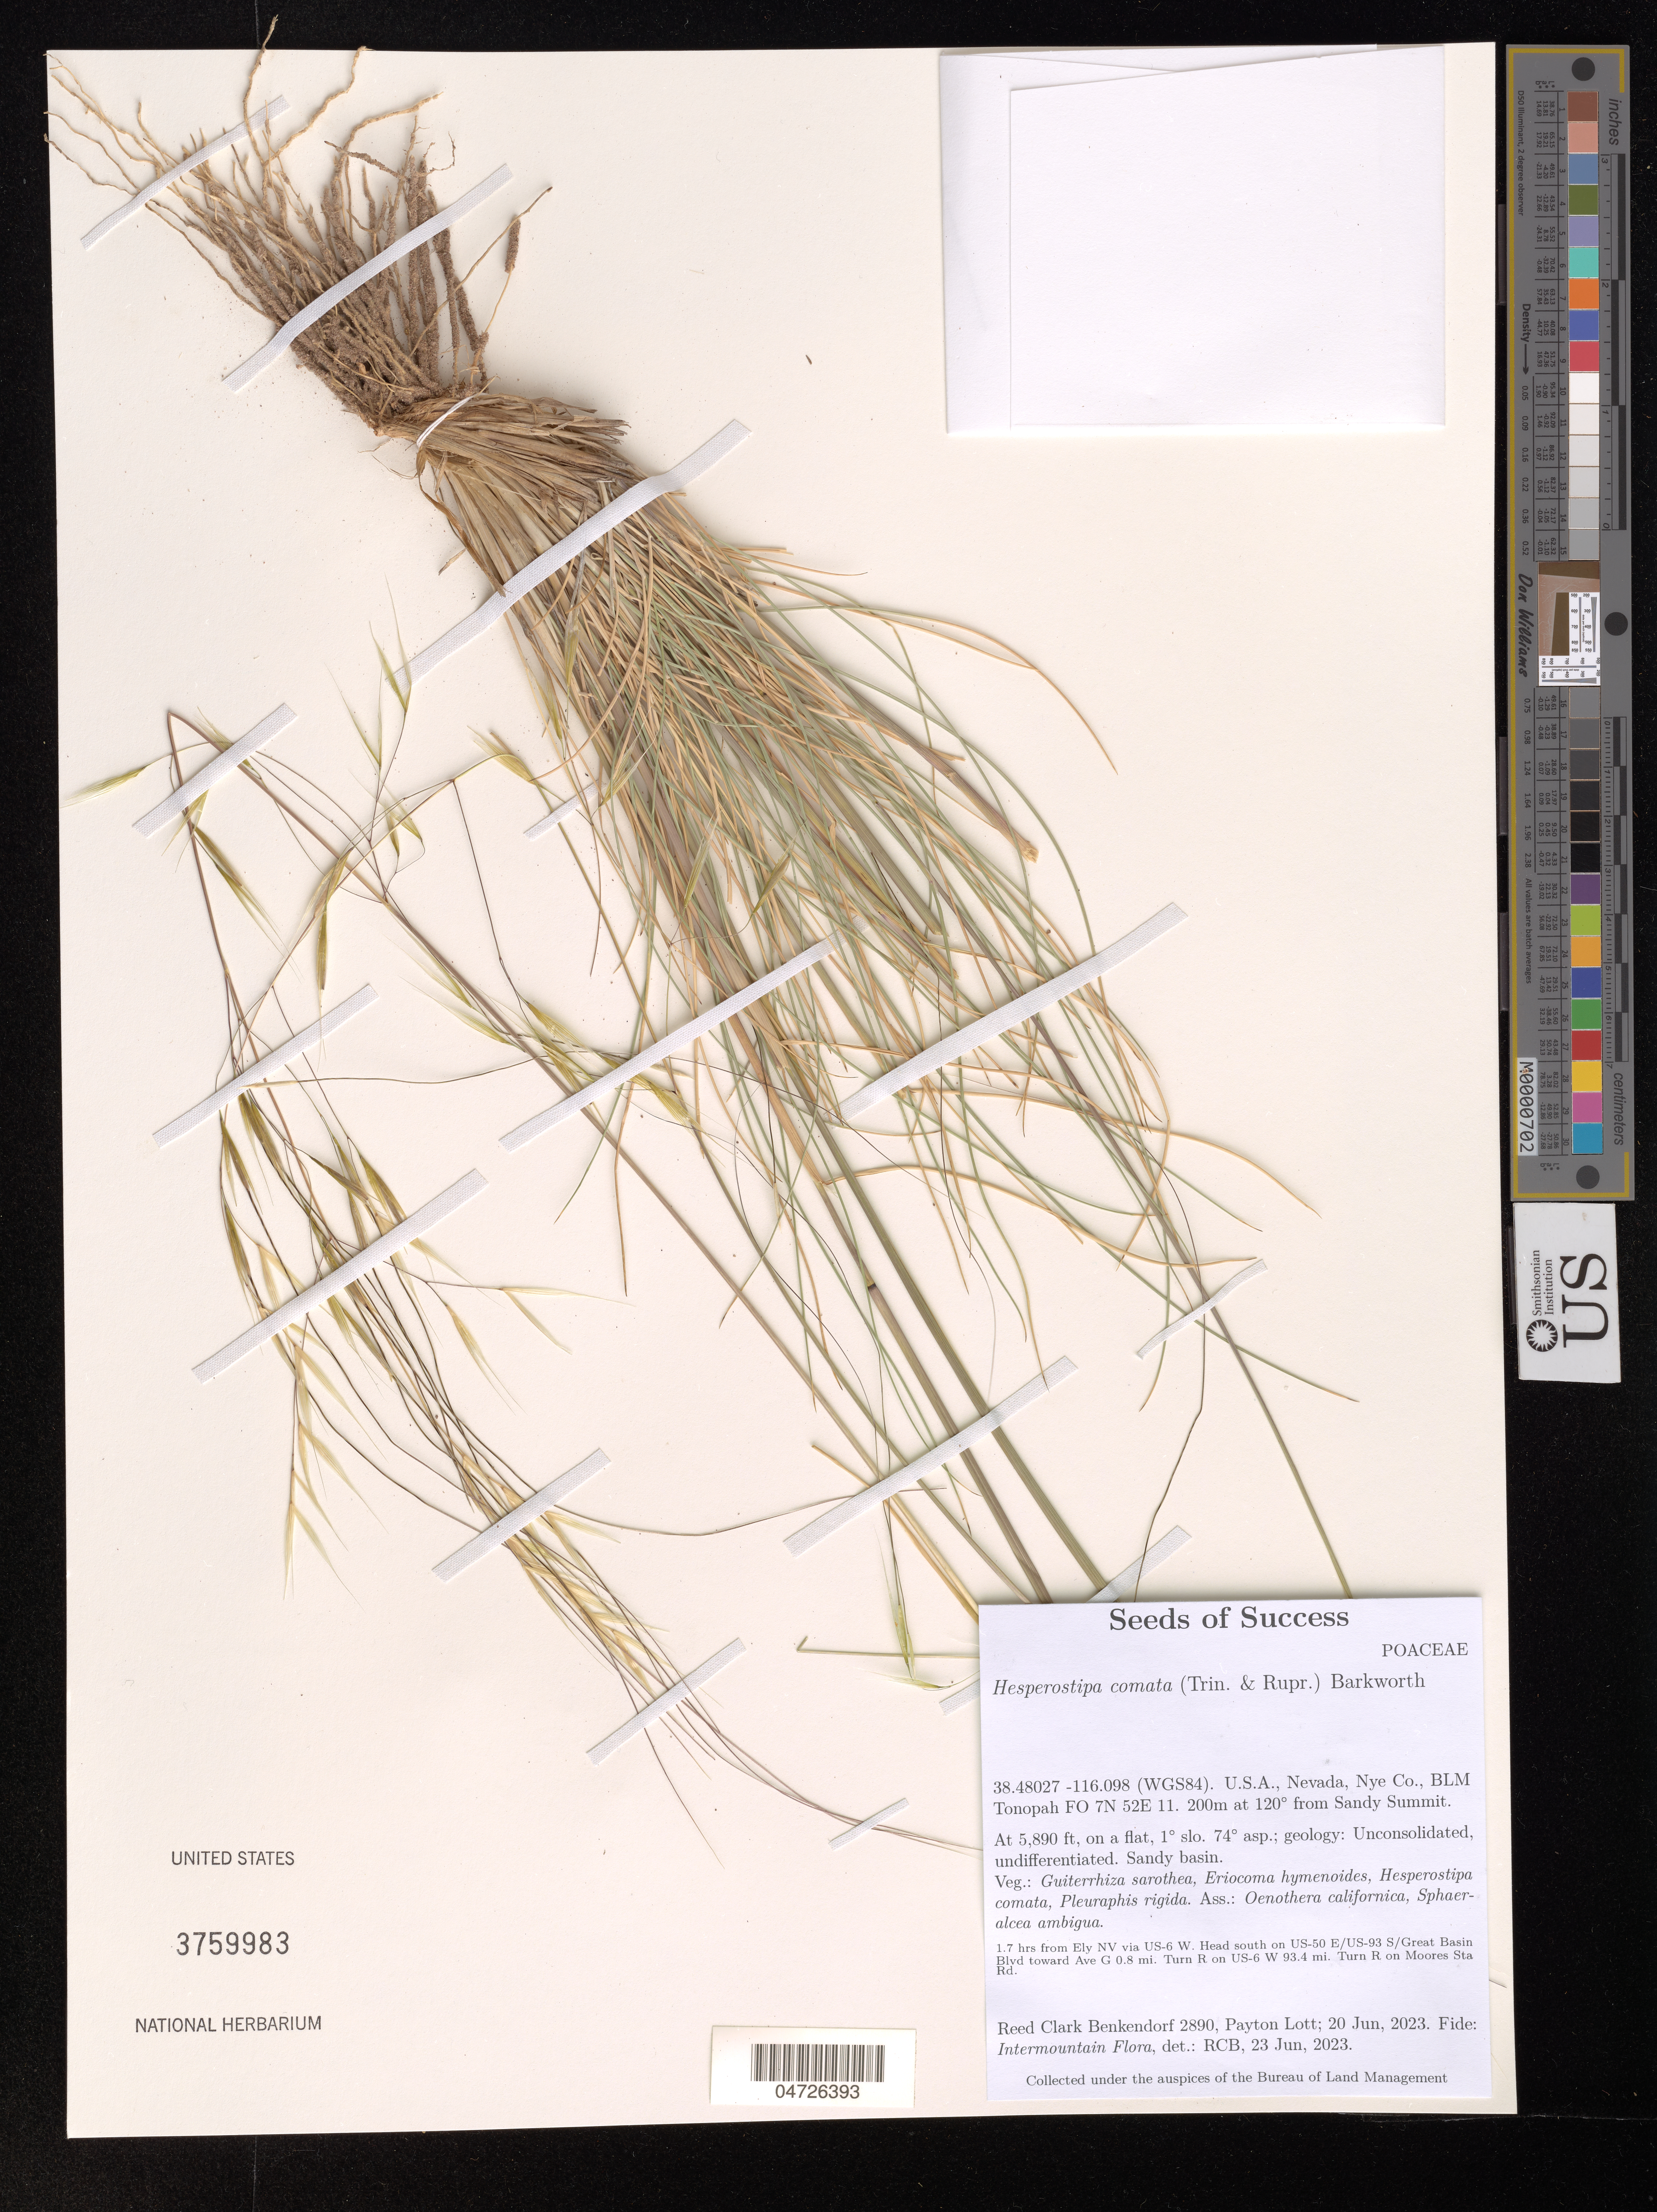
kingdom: Plantae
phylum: Tracheophyta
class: Liliopsida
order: Poales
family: Poaceae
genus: Hesperostipa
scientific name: Hesperostipa comata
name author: (Trin. & Rupr.) Barkworth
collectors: R. Benkendorf & P. Lott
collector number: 2890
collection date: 2023-06-20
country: United States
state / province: Nevada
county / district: Nye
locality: (WGS84). Nye Co., BLM Tonopah FO 7N 52E 11. 200m at 120º from Sandy Summit. 1.7 hrs from Ely NV via US-6 W. Head south on US-50 E/US-93 S/Great Basin Blvd toward Ave G 0.8 mi. Turn R on US-6 W 93.4 mi. Turn R on Moores Sta Rd.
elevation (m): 1795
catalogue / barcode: US 3759983